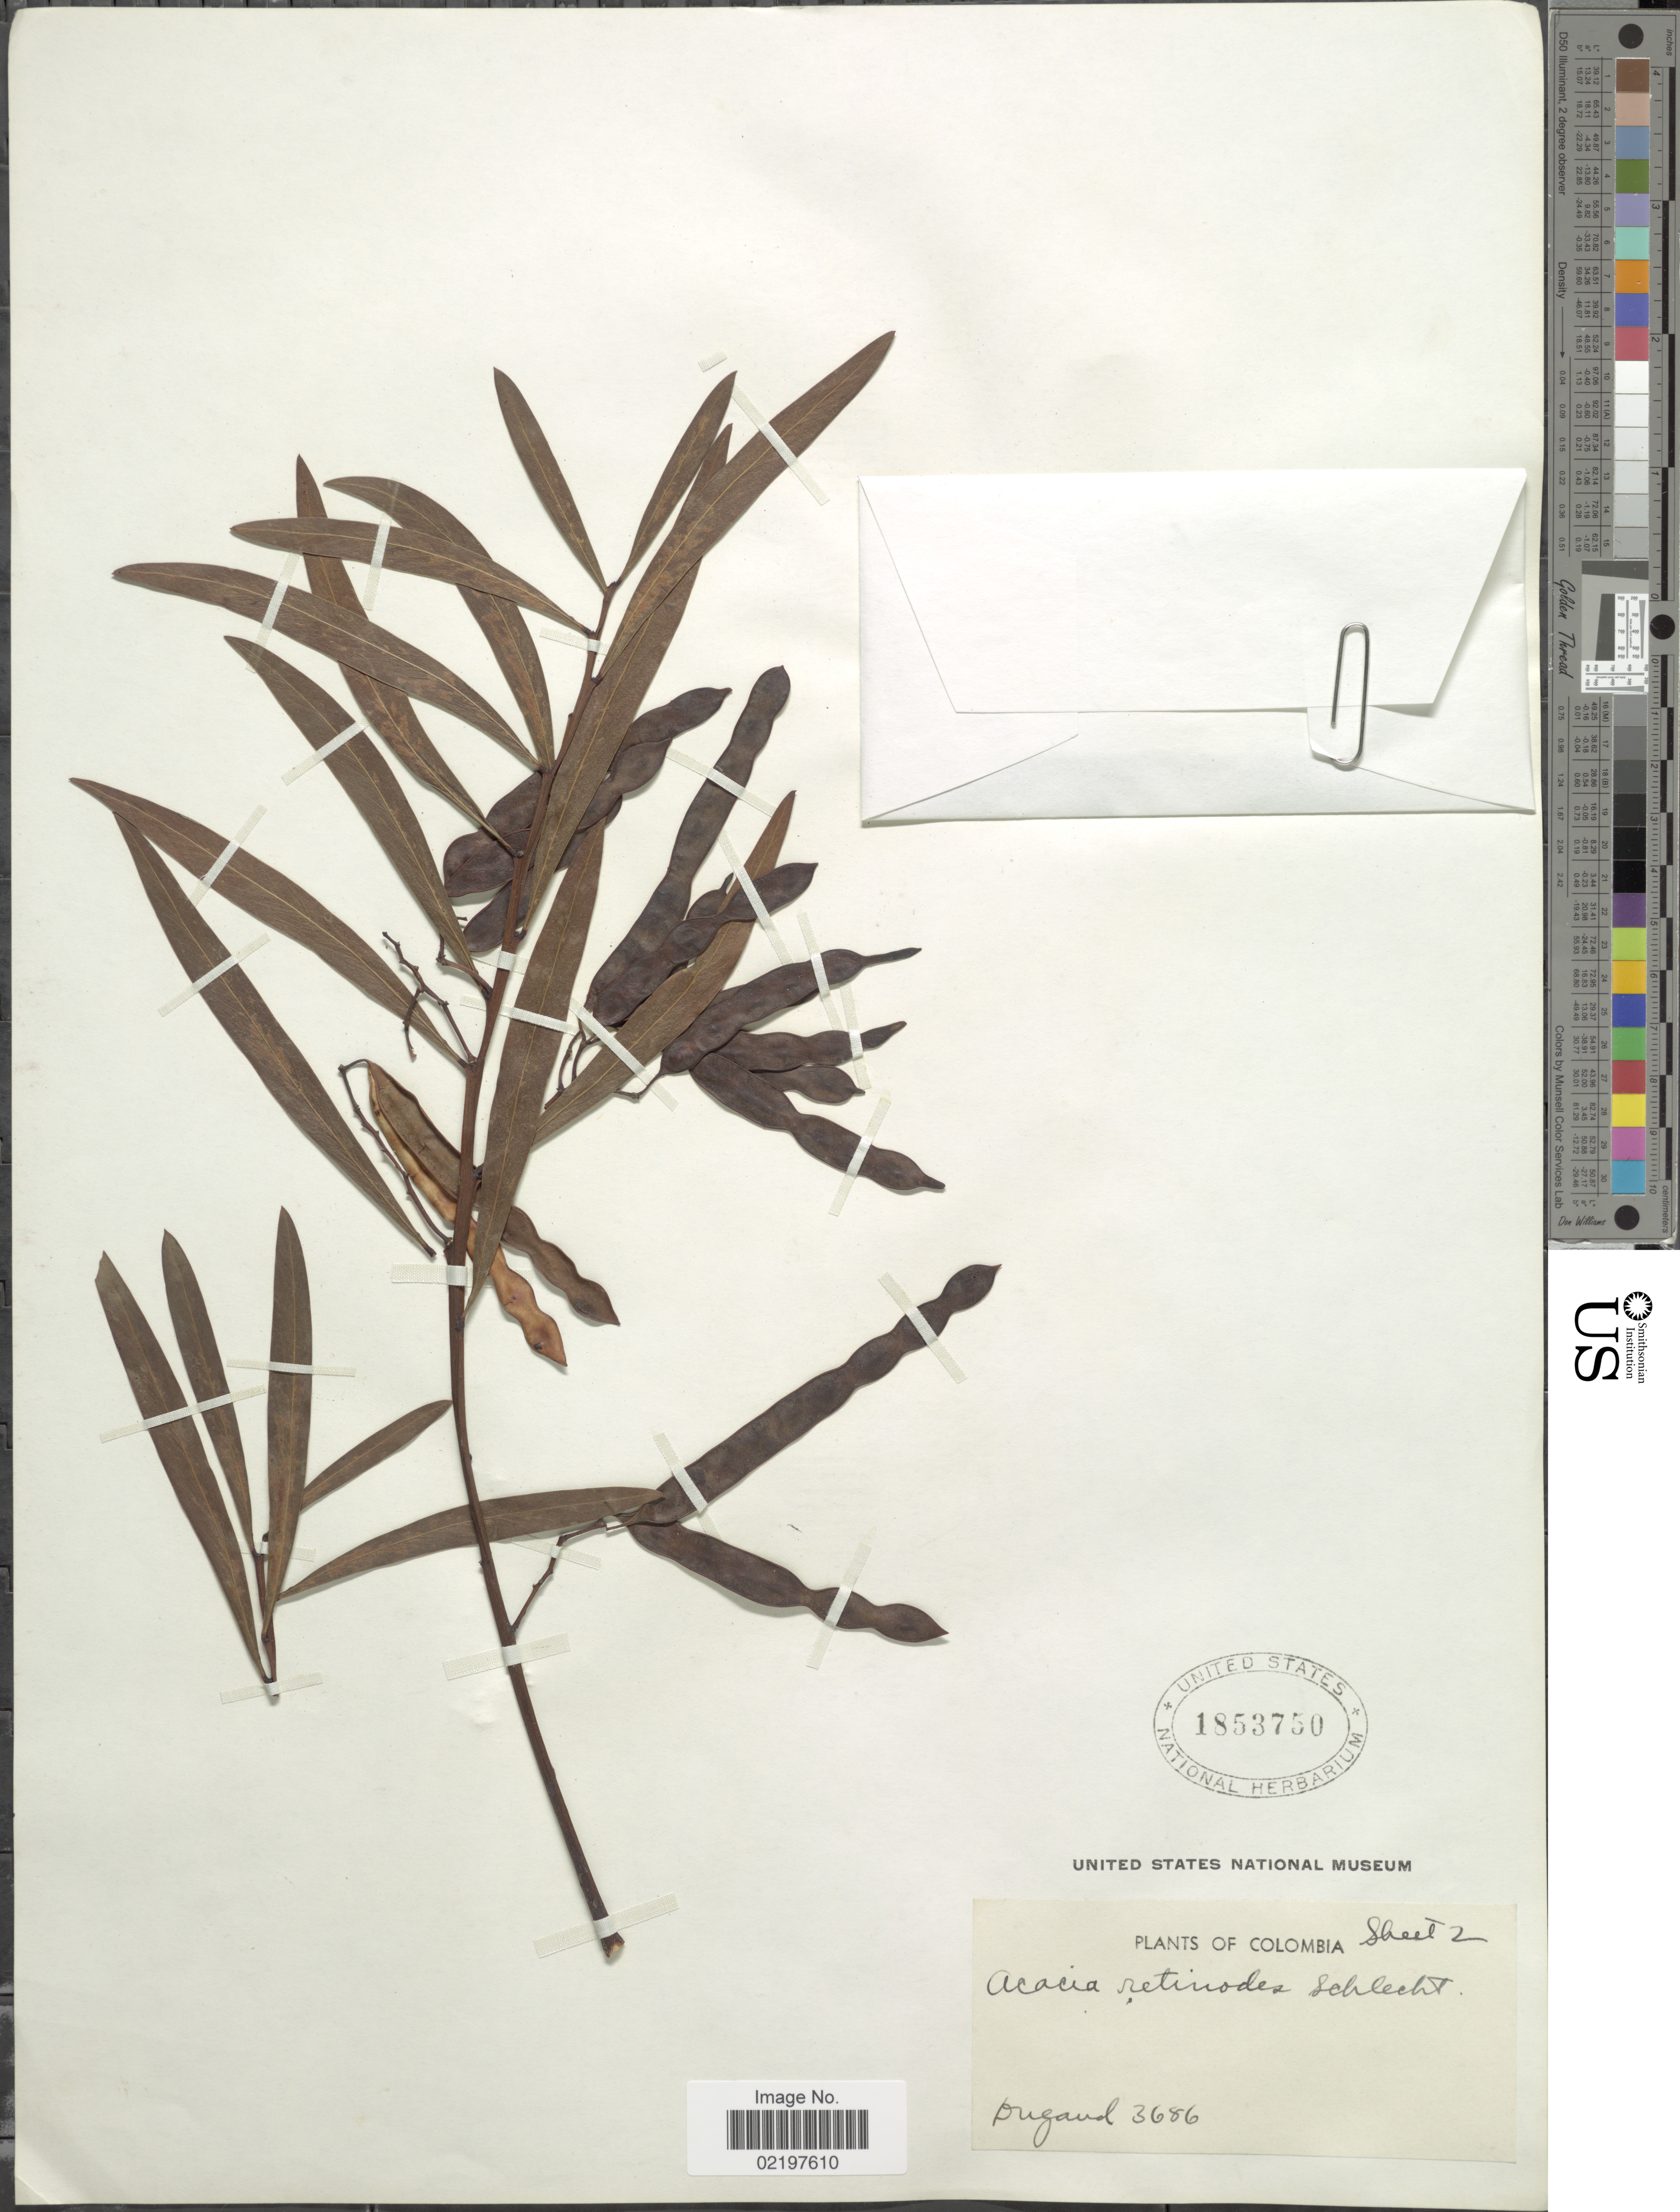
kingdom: Plantae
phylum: Tracheophyta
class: Magnoliopsida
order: Fabales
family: Fabaceae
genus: Acacia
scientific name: Acacia retinodes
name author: Schltdl.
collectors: Dugand, --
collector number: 3686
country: Colombia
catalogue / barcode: US 1853750